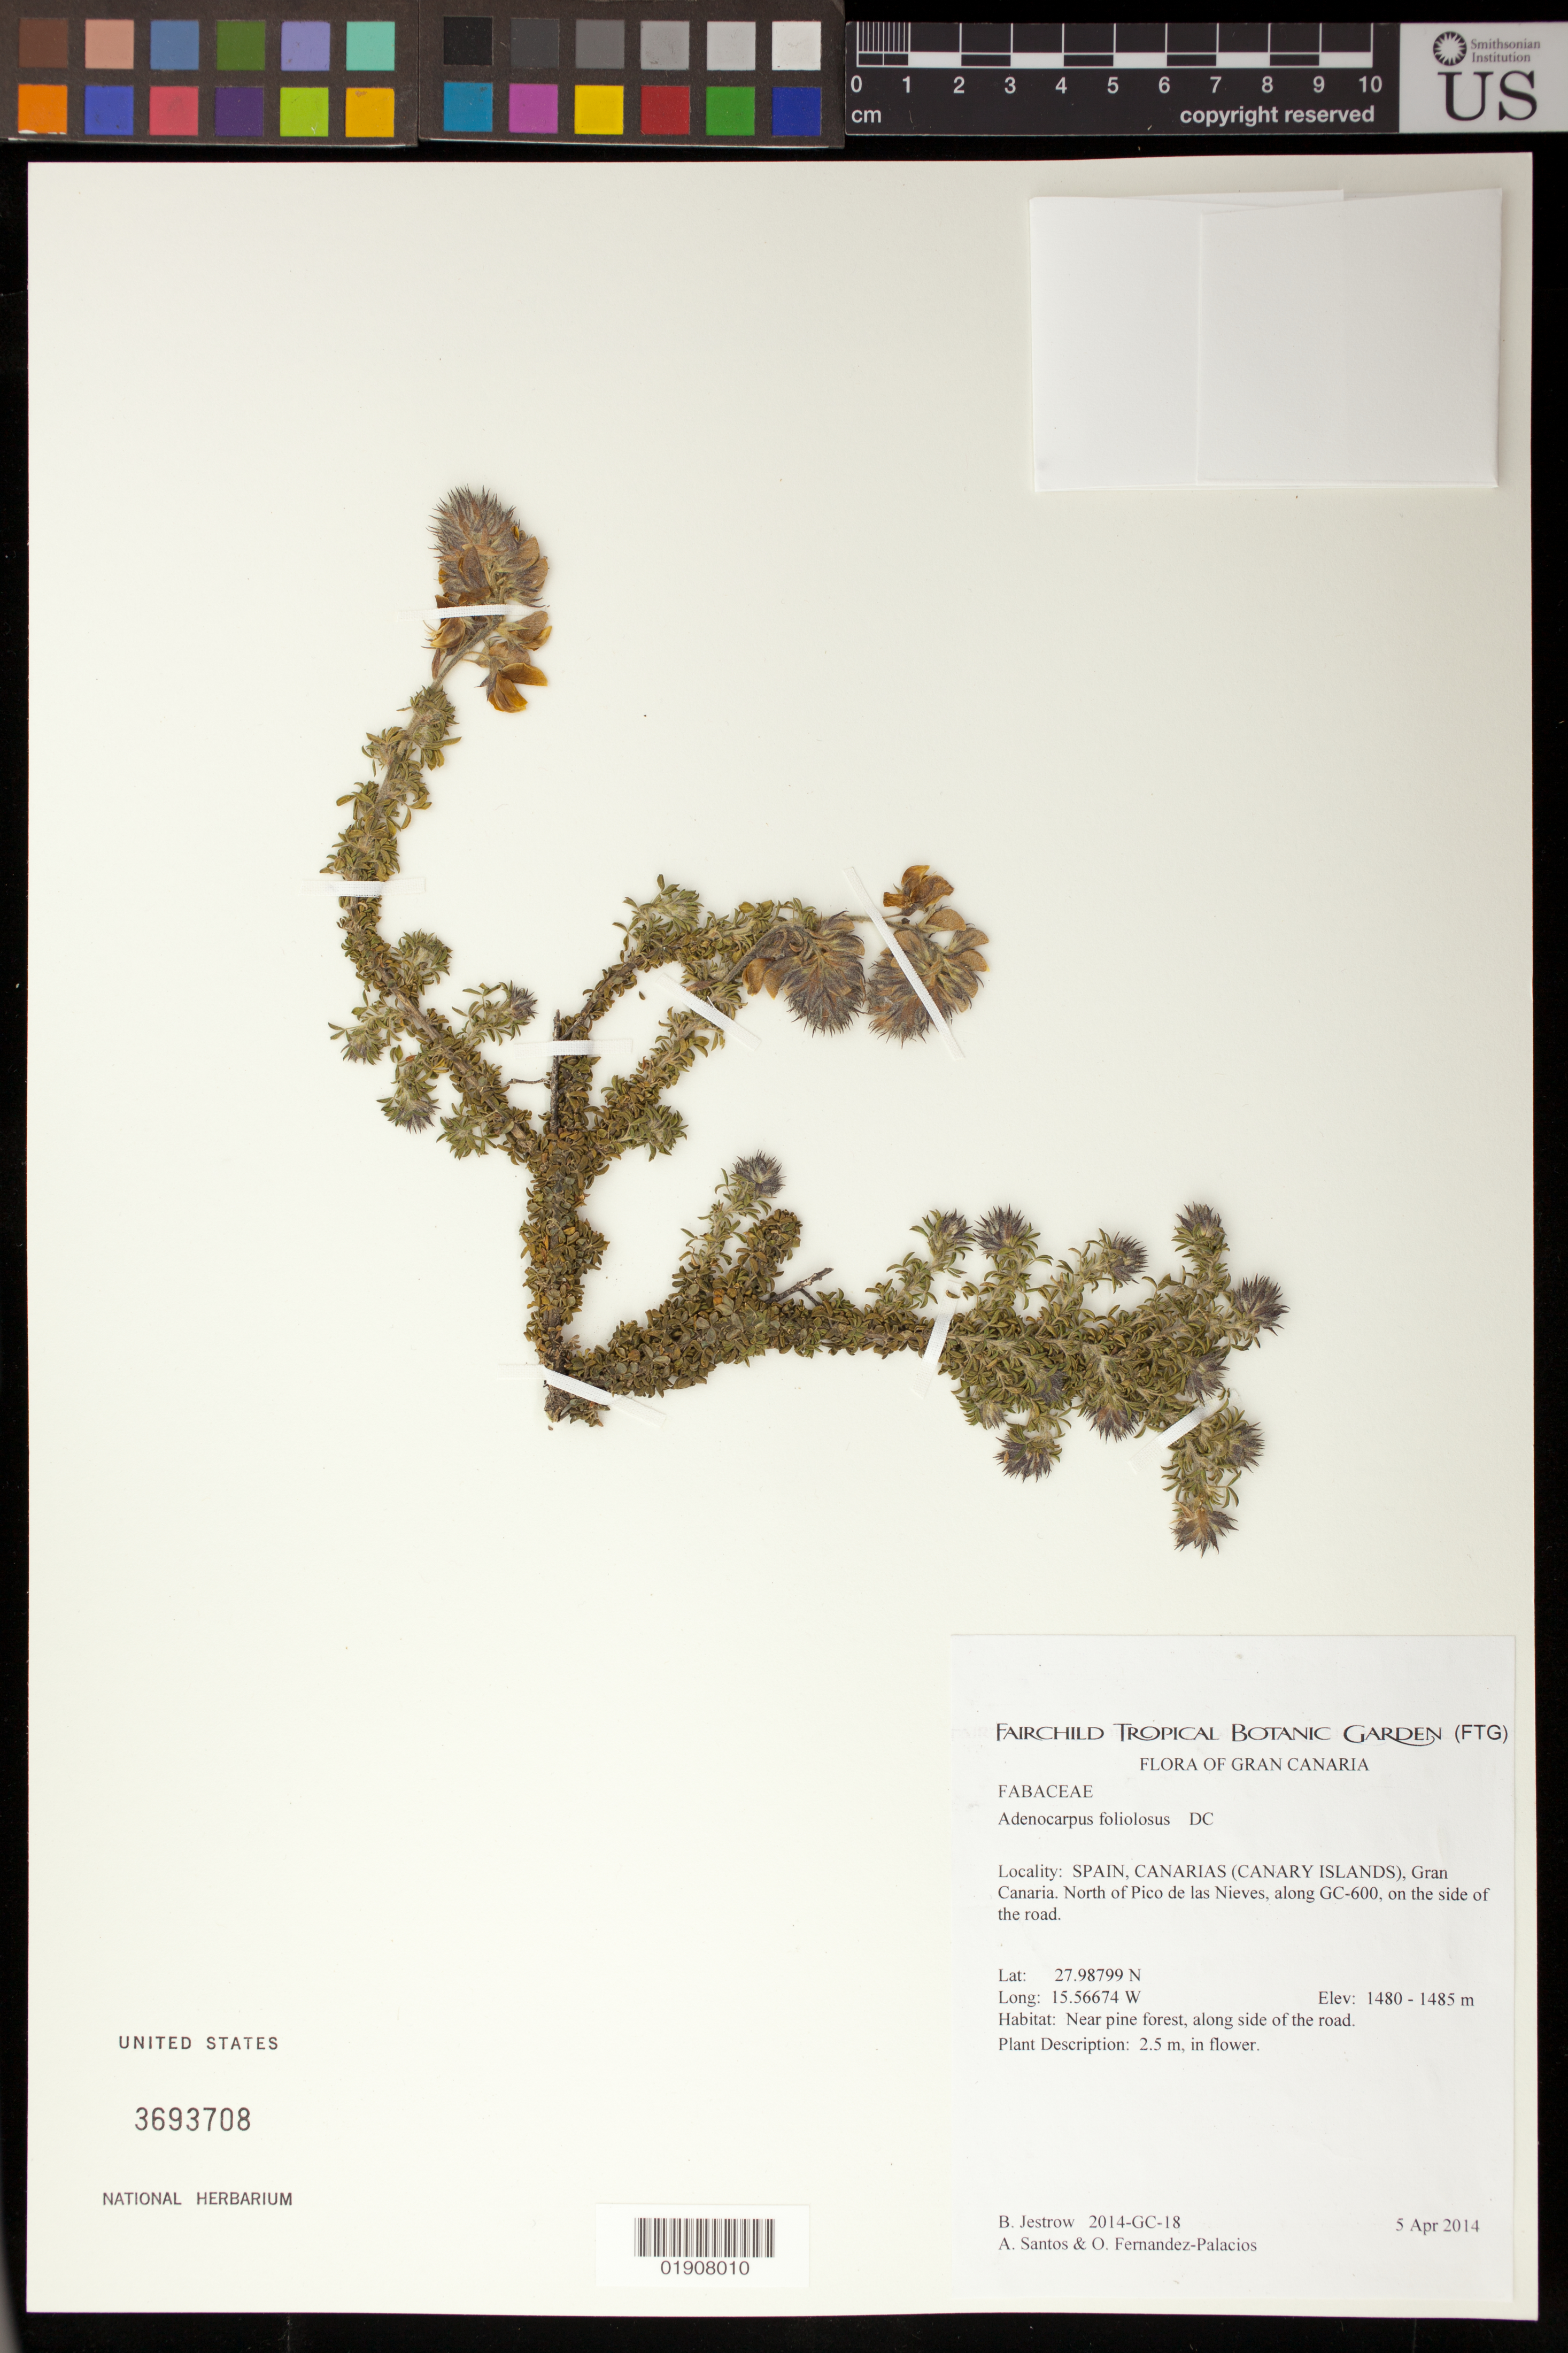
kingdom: Plantae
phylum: Tracheophyta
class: Magnoliopsida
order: Fabales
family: Fabaceae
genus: Adenocarpus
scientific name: Adenocarpus foliolosus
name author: DC.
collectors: B. Jestrow, A. Santos & O. Fernandez-Palacios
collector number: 2014-GC-18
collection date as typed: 5 Apr 2014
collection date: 2014-04-05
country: Spain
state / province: Canarias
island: Grand Canary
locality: Canary Islands, Gran Canaria. North of Pico de las Nieves, along GC-600, on the side of the road.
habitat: Near pine forest, along side of the road.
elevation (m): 1480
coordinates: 27.98799 N, 15.56674 W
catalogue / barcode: US 3693708